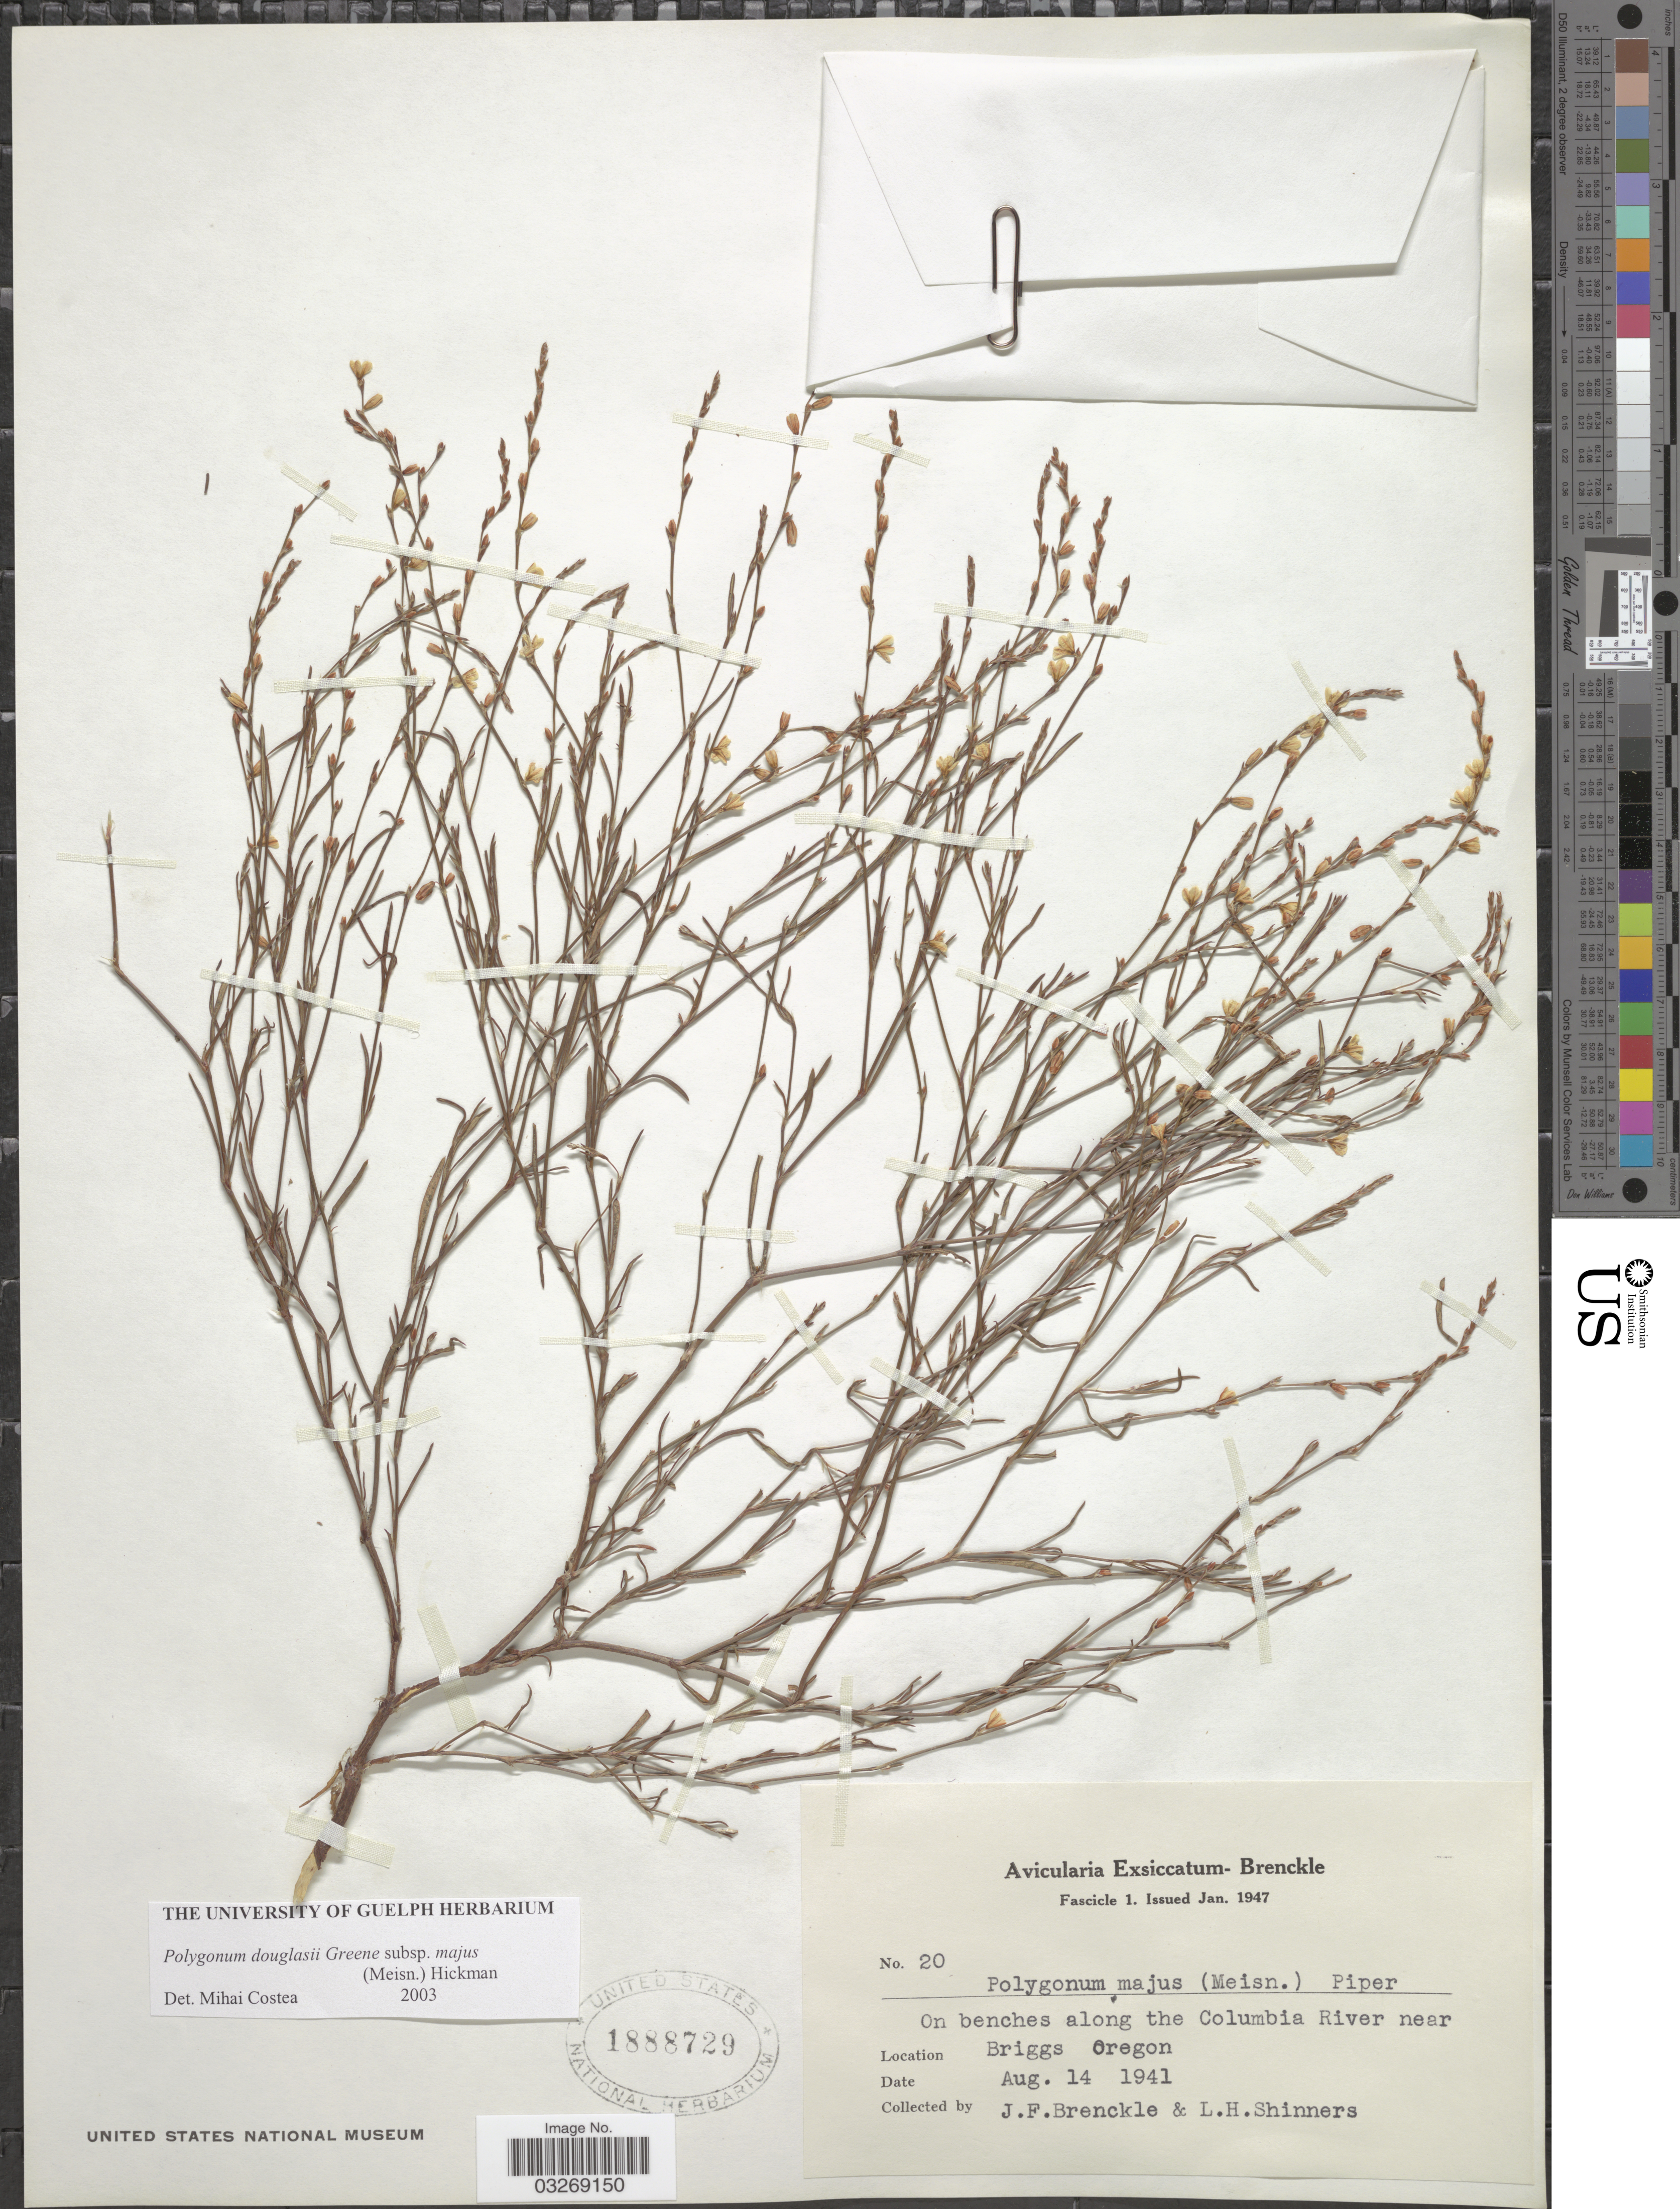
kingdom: Plantae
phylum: Tracheophyta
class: Magnoliopsida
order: Caryophyllales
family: Polygonaceae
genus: Polygonum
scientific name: Polygonum douglasii subsp. majus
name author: (Meisn.) Hickman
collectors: J. Brenckle & L. H. Shinners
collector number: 20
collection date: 1941-08-14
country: United States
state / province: Oregon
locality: On benches along the Columbia River near Briggs.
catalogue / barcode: US 1888729